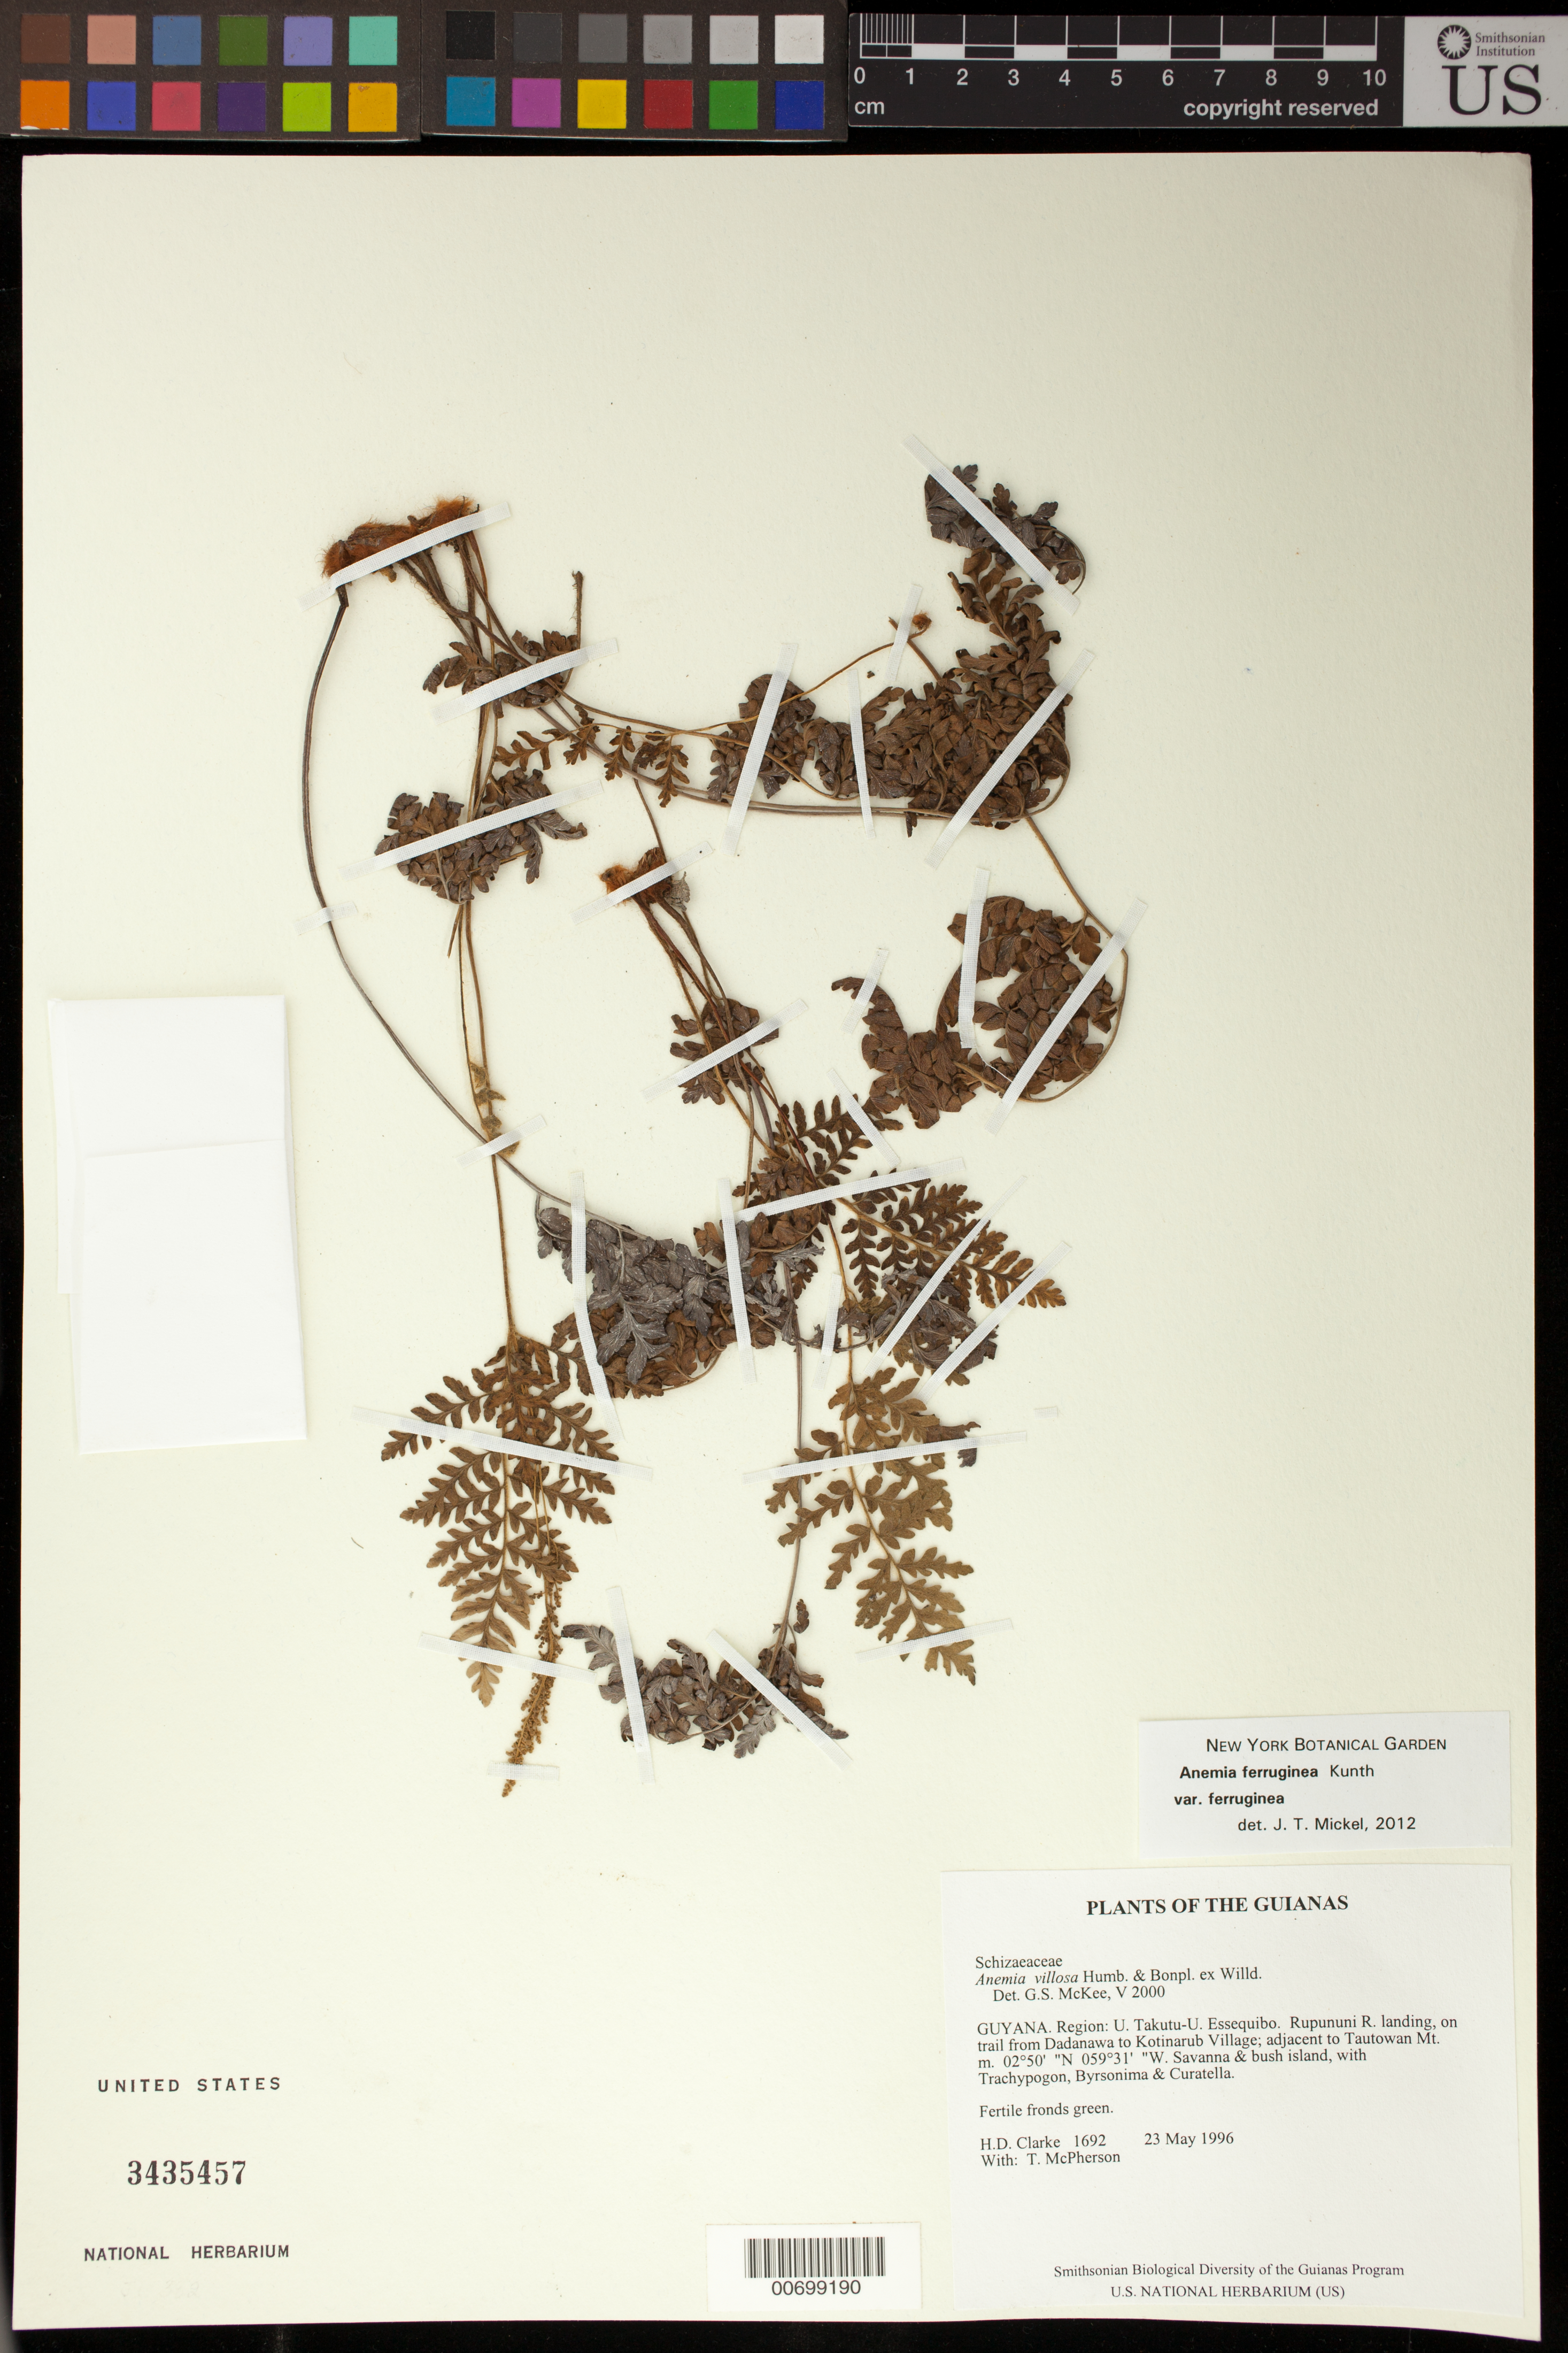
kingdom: Plantae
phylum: Tracheophyta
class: Polypodiopsida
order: Schizaeales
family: Anemiaceae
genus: Anemia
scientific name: Anemia ferruginea var. ferruginea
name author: Kunth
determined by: Mickel, J. T., (NY), New York Botanical Garden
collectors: H. D. Clarke & T. McPherson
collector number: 1692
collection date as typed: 23 May 1996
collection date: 1996-05-23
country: Guyana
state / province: U. Takutu-U. Essequibo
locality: Rupununi R. landing, on trail from Dadanawa to Kotinarub Village; adjacent to Tautowan Mt.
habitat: Savanna & bush island, with Trachypogon, Byrsonima & Curatella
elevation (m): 100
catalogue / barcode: US 3435457